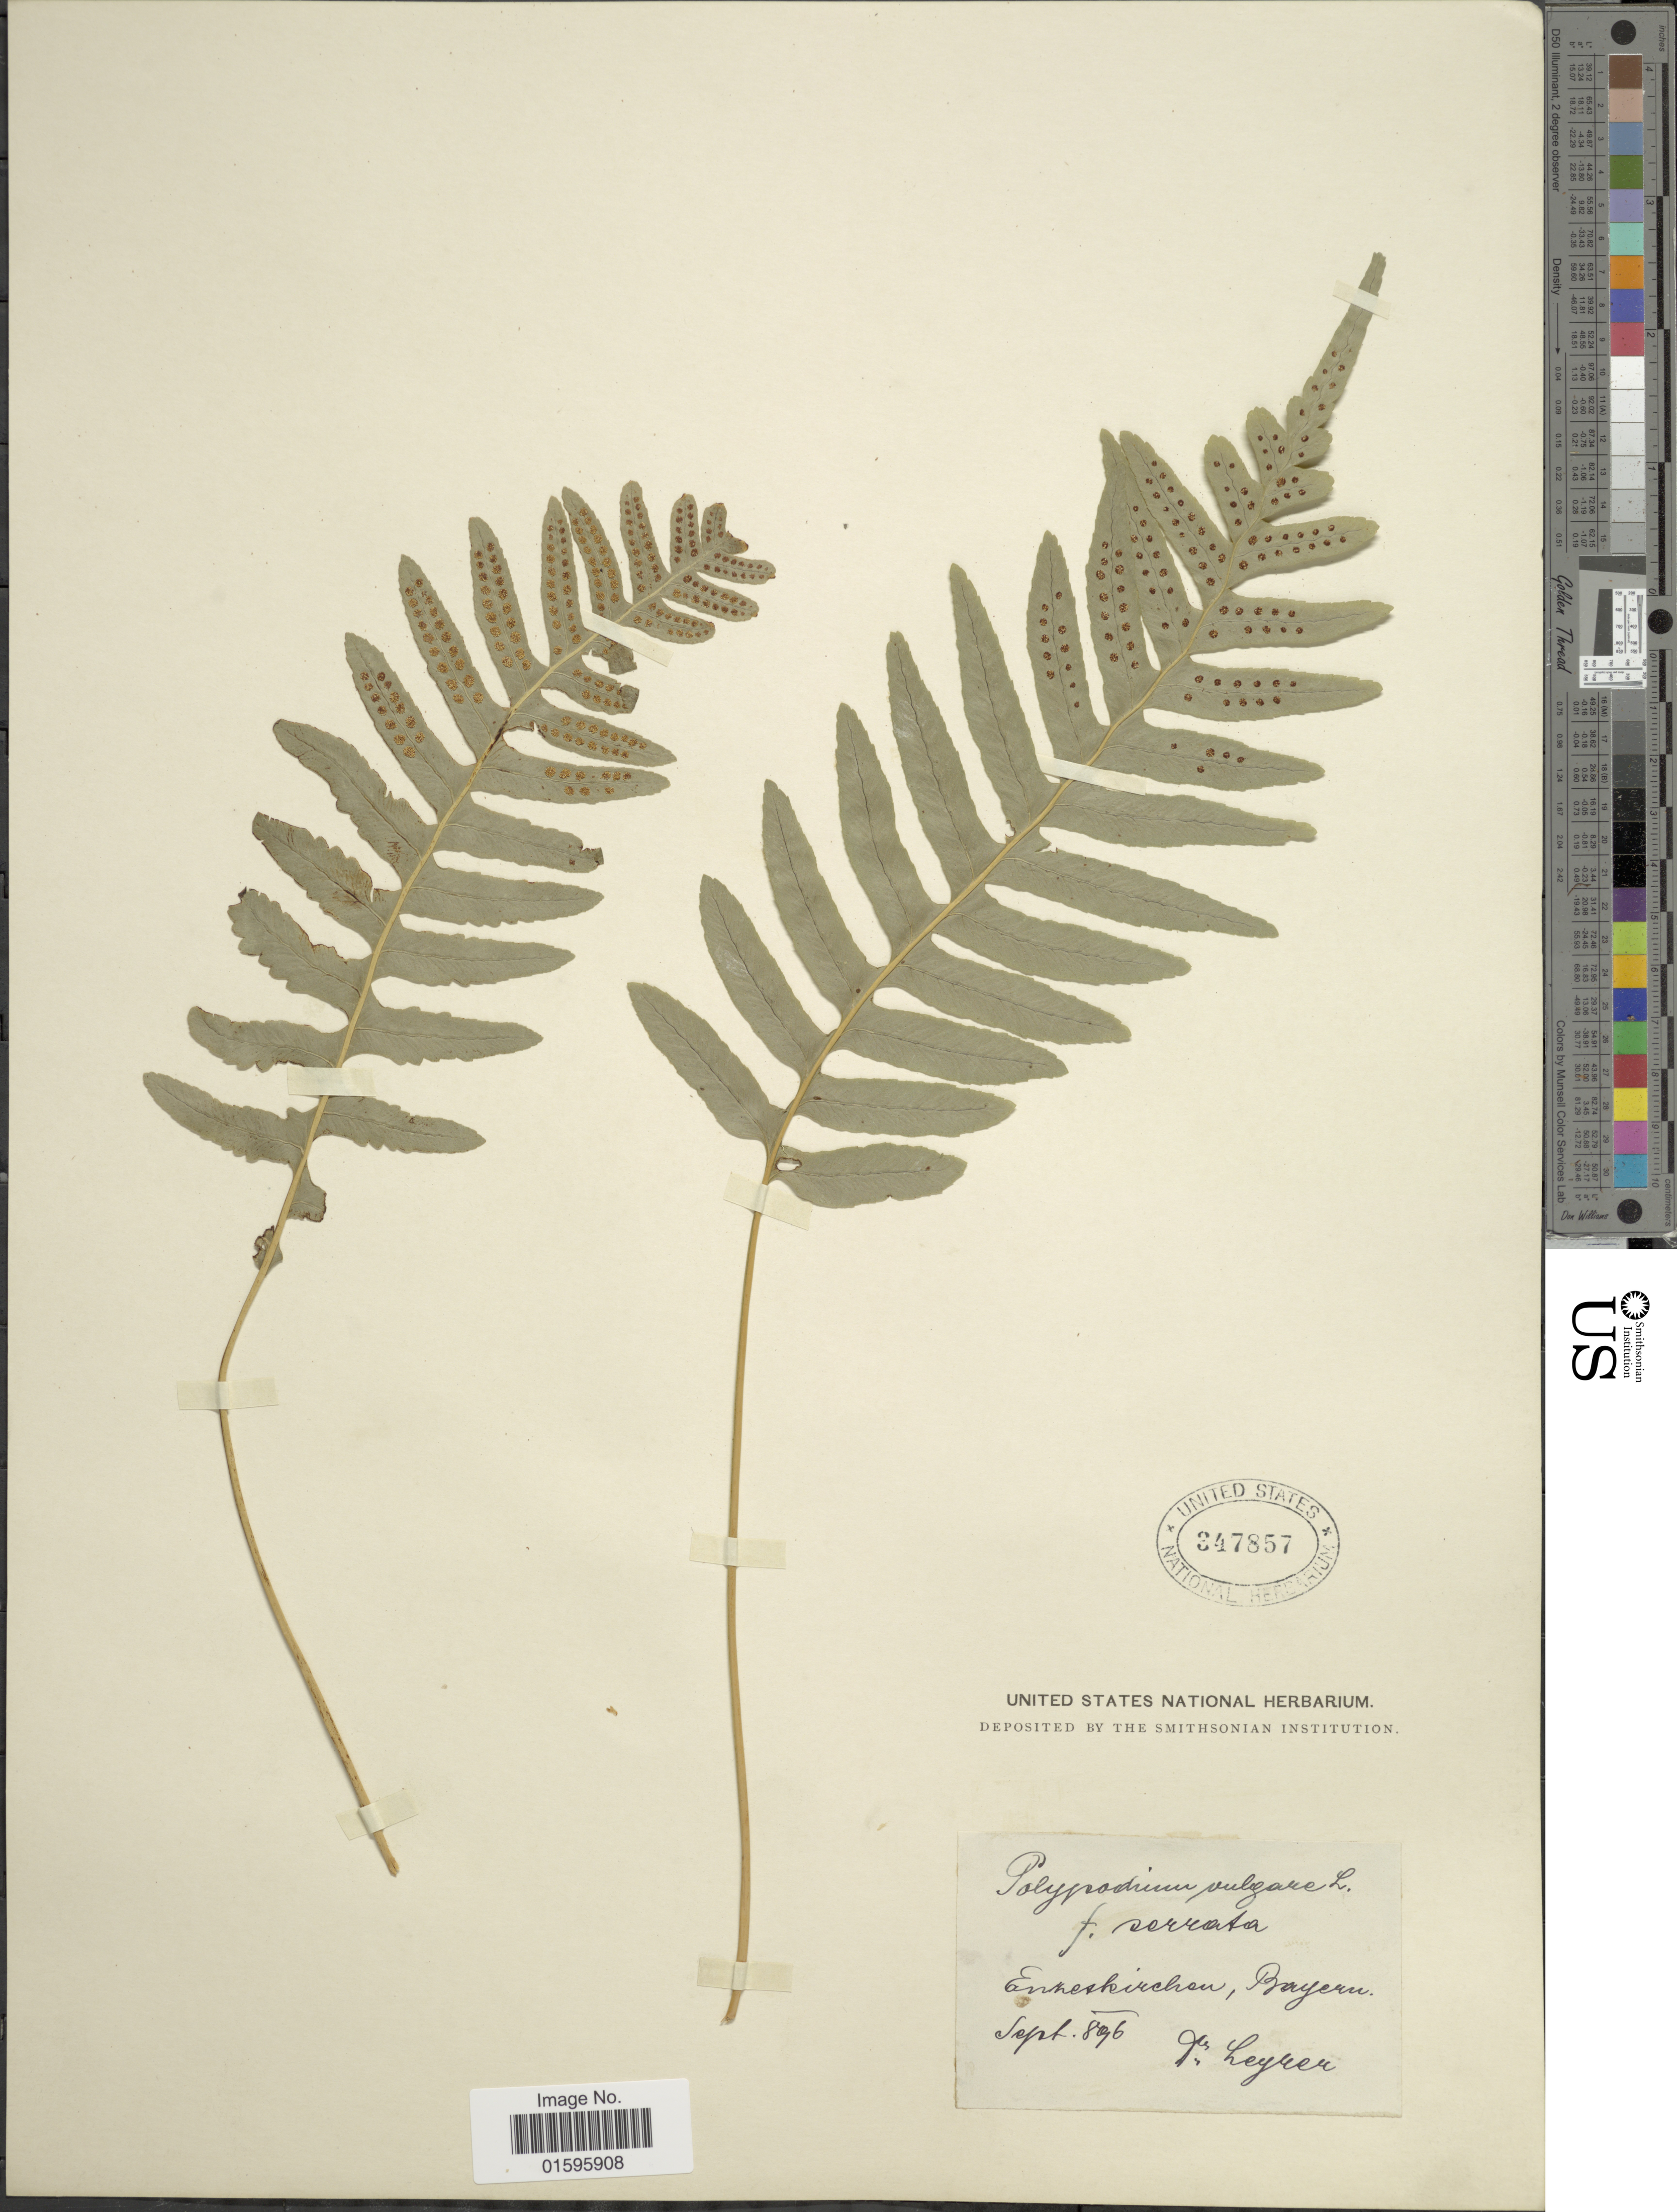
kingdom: Plantae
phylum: Tracheophyta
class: Polypodiopsida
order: Polypodiales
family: Polypodiaceae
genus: Polypodium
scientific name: Polypodium vulgare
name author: L.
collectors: Leyrer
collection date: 1896-09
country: Germany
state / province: Bayern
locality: Enzeskirchen, Bayern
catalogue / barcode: US 247857